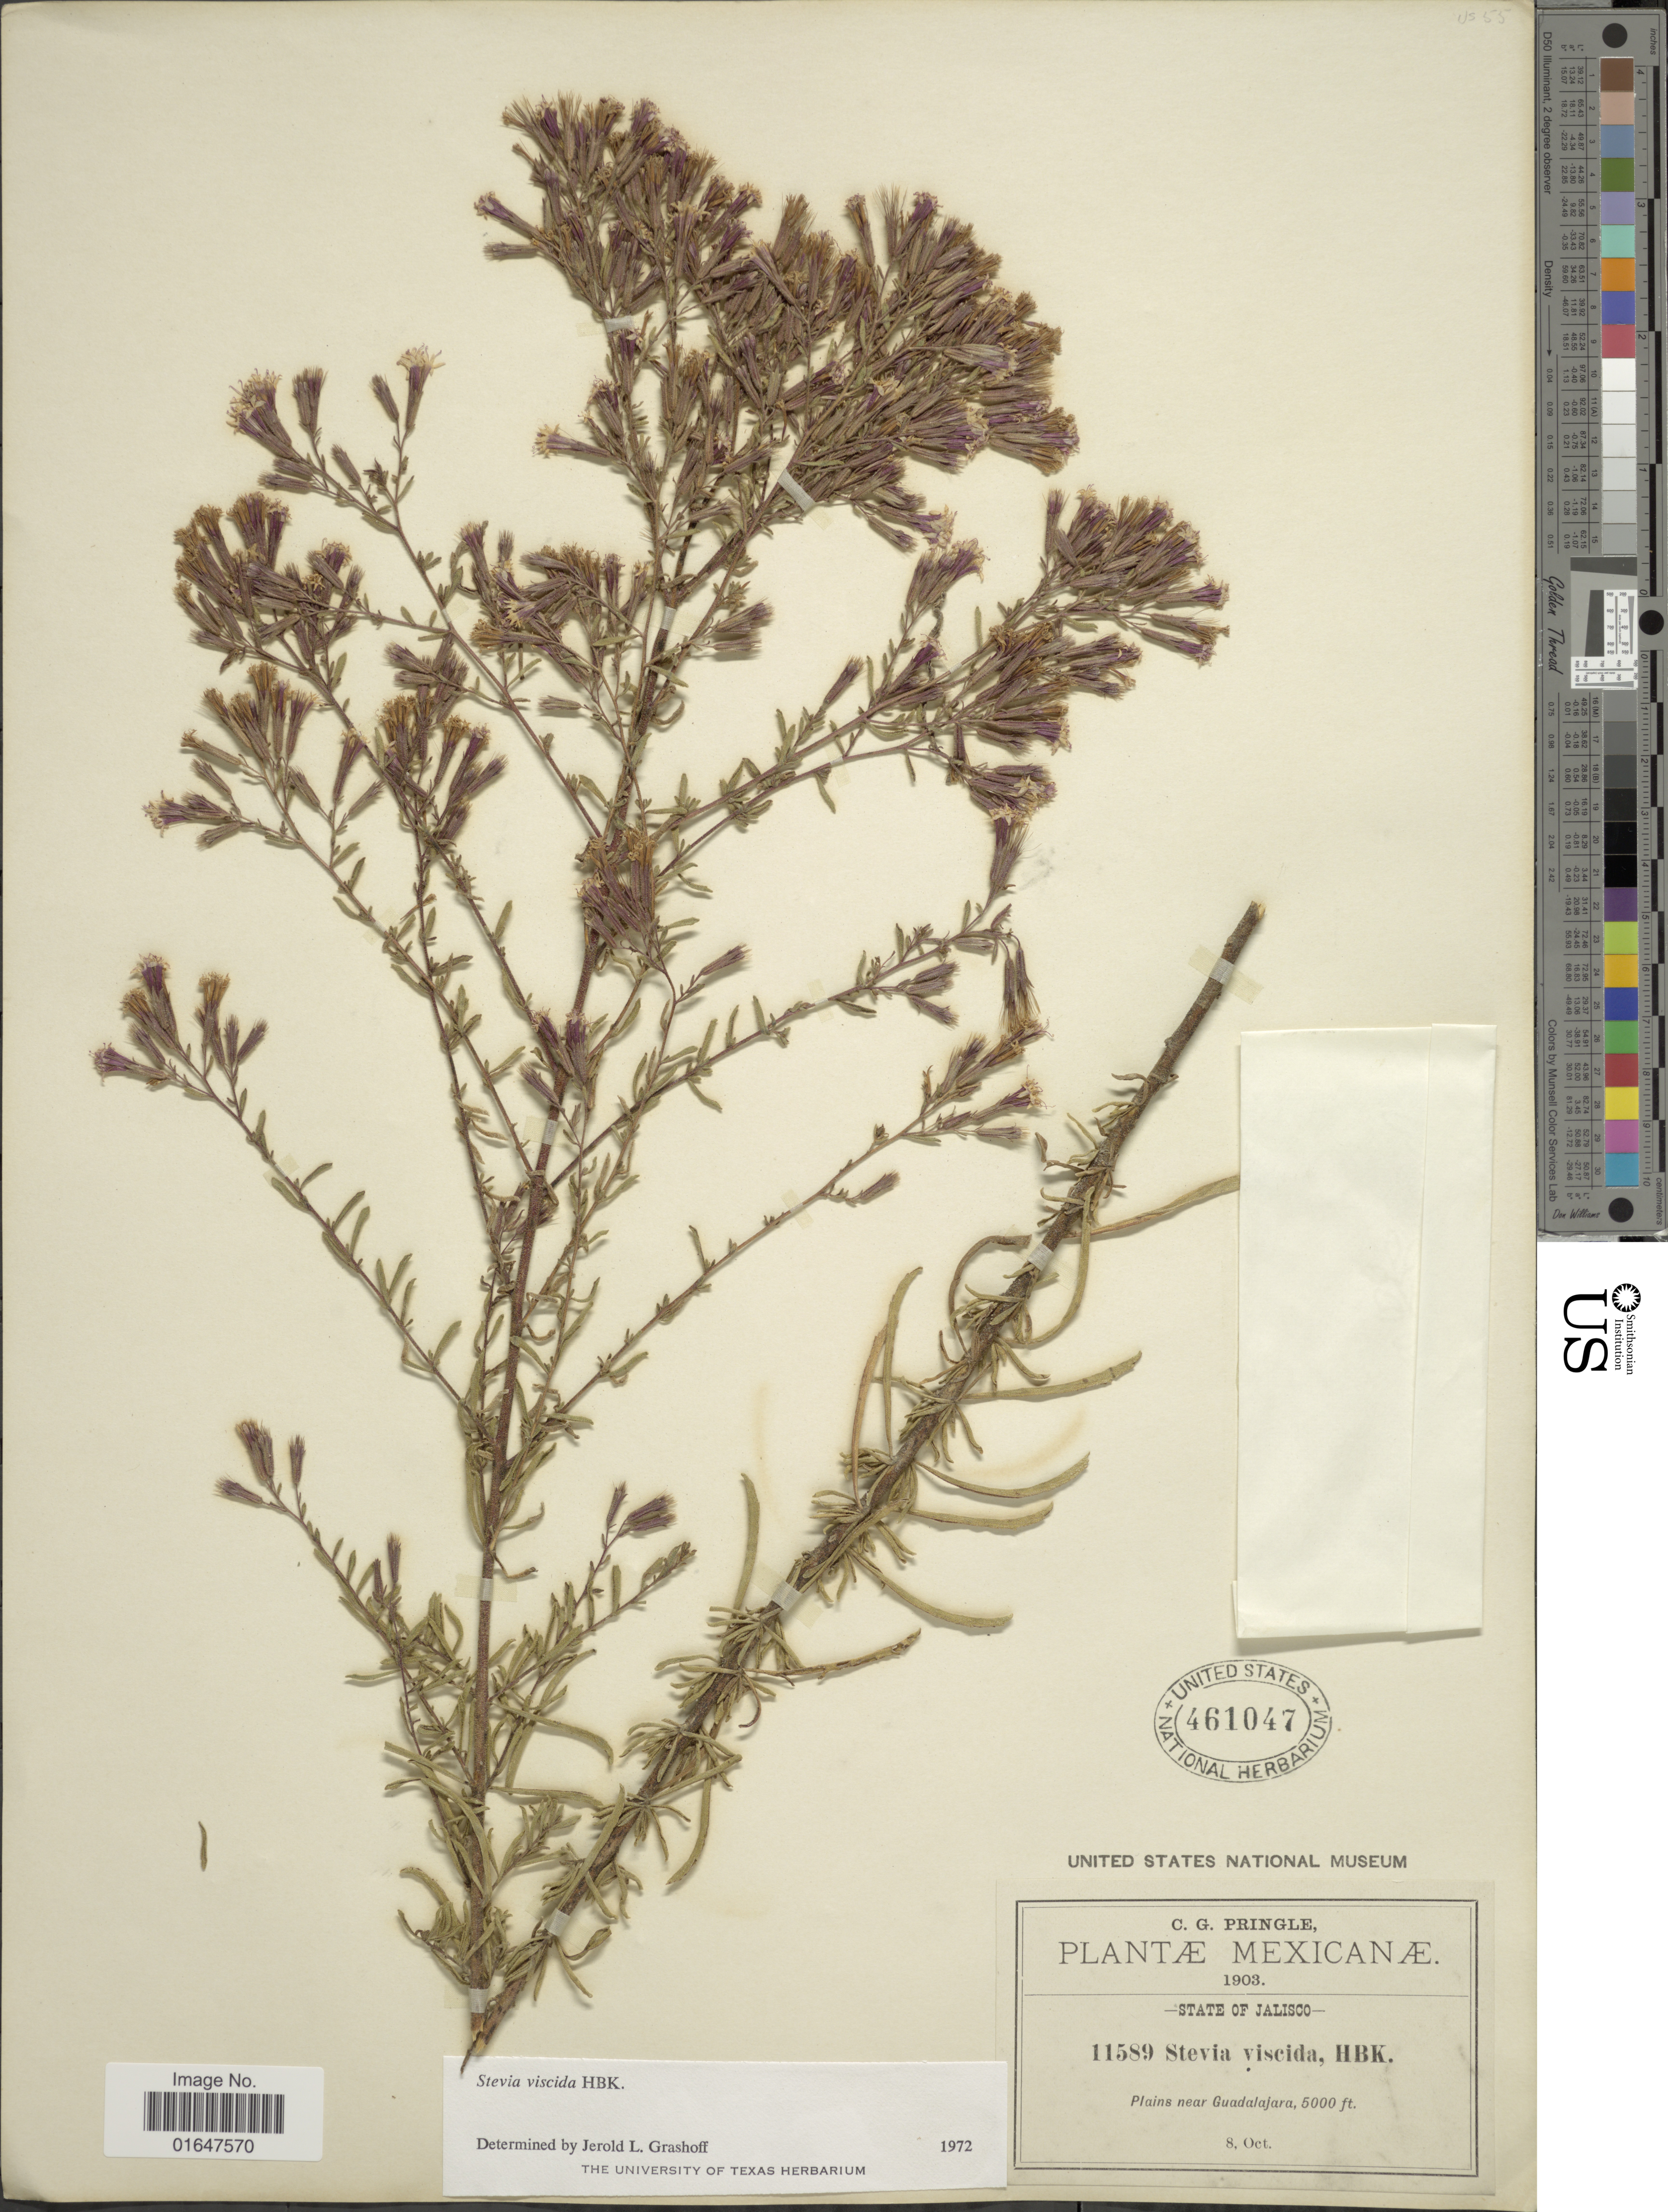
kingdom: Plantae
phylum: Tracheophyta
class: Magnoliopsida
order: Asterales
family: Asteraceae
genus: Stevia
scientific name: Stevia viscida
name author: Kunth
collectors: C. G. Pringle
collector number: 11589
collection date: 1903-10-08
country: Mexico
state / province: Jalisco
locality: Mexicanae, plains near Guadalajara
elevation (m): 1524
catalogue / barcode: US 461047